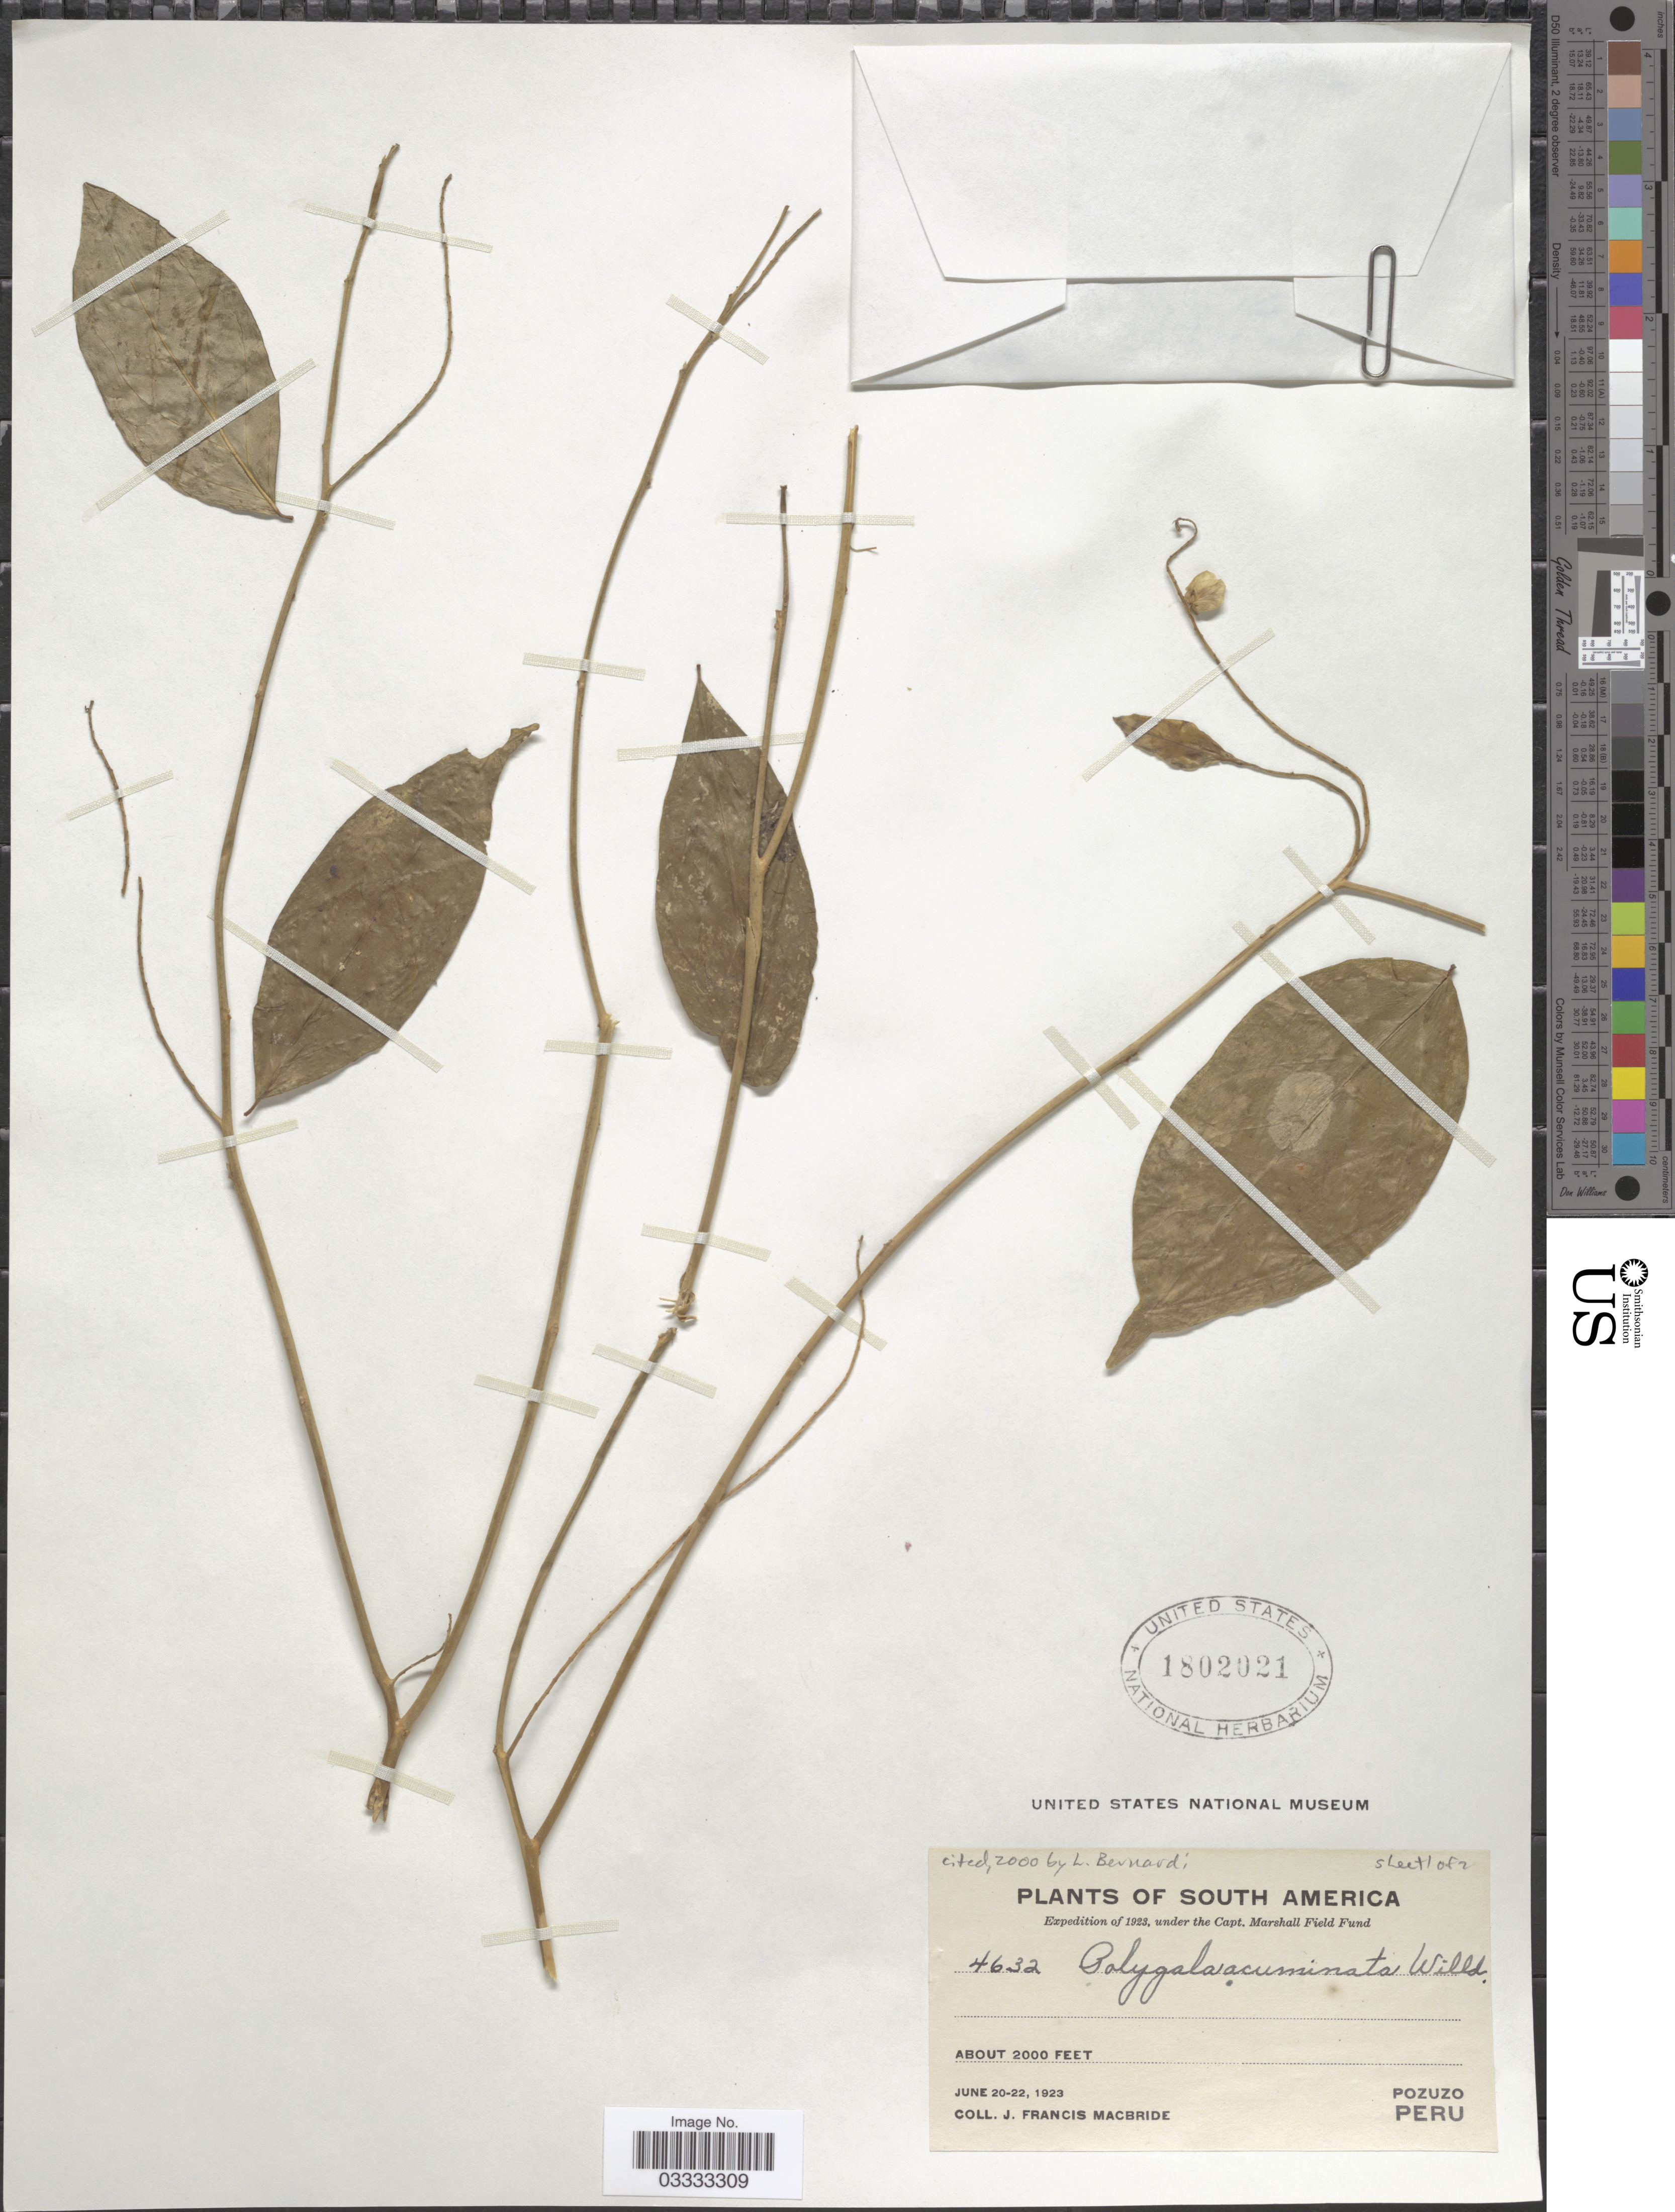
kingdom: Plantae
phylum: Tracheophyta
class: Magnoliopsida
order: Fabales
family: Polygalaceae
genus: Asemeia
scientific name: Asemeia acuminata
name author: (Willd.) J.F.B. Pastore & J.R. Abbott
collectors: J. F. Macbride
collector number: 4632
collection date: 1923-06-20/1923-06-22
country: Peru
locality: Pozuzo.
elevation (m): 610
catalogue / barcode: US 1802021